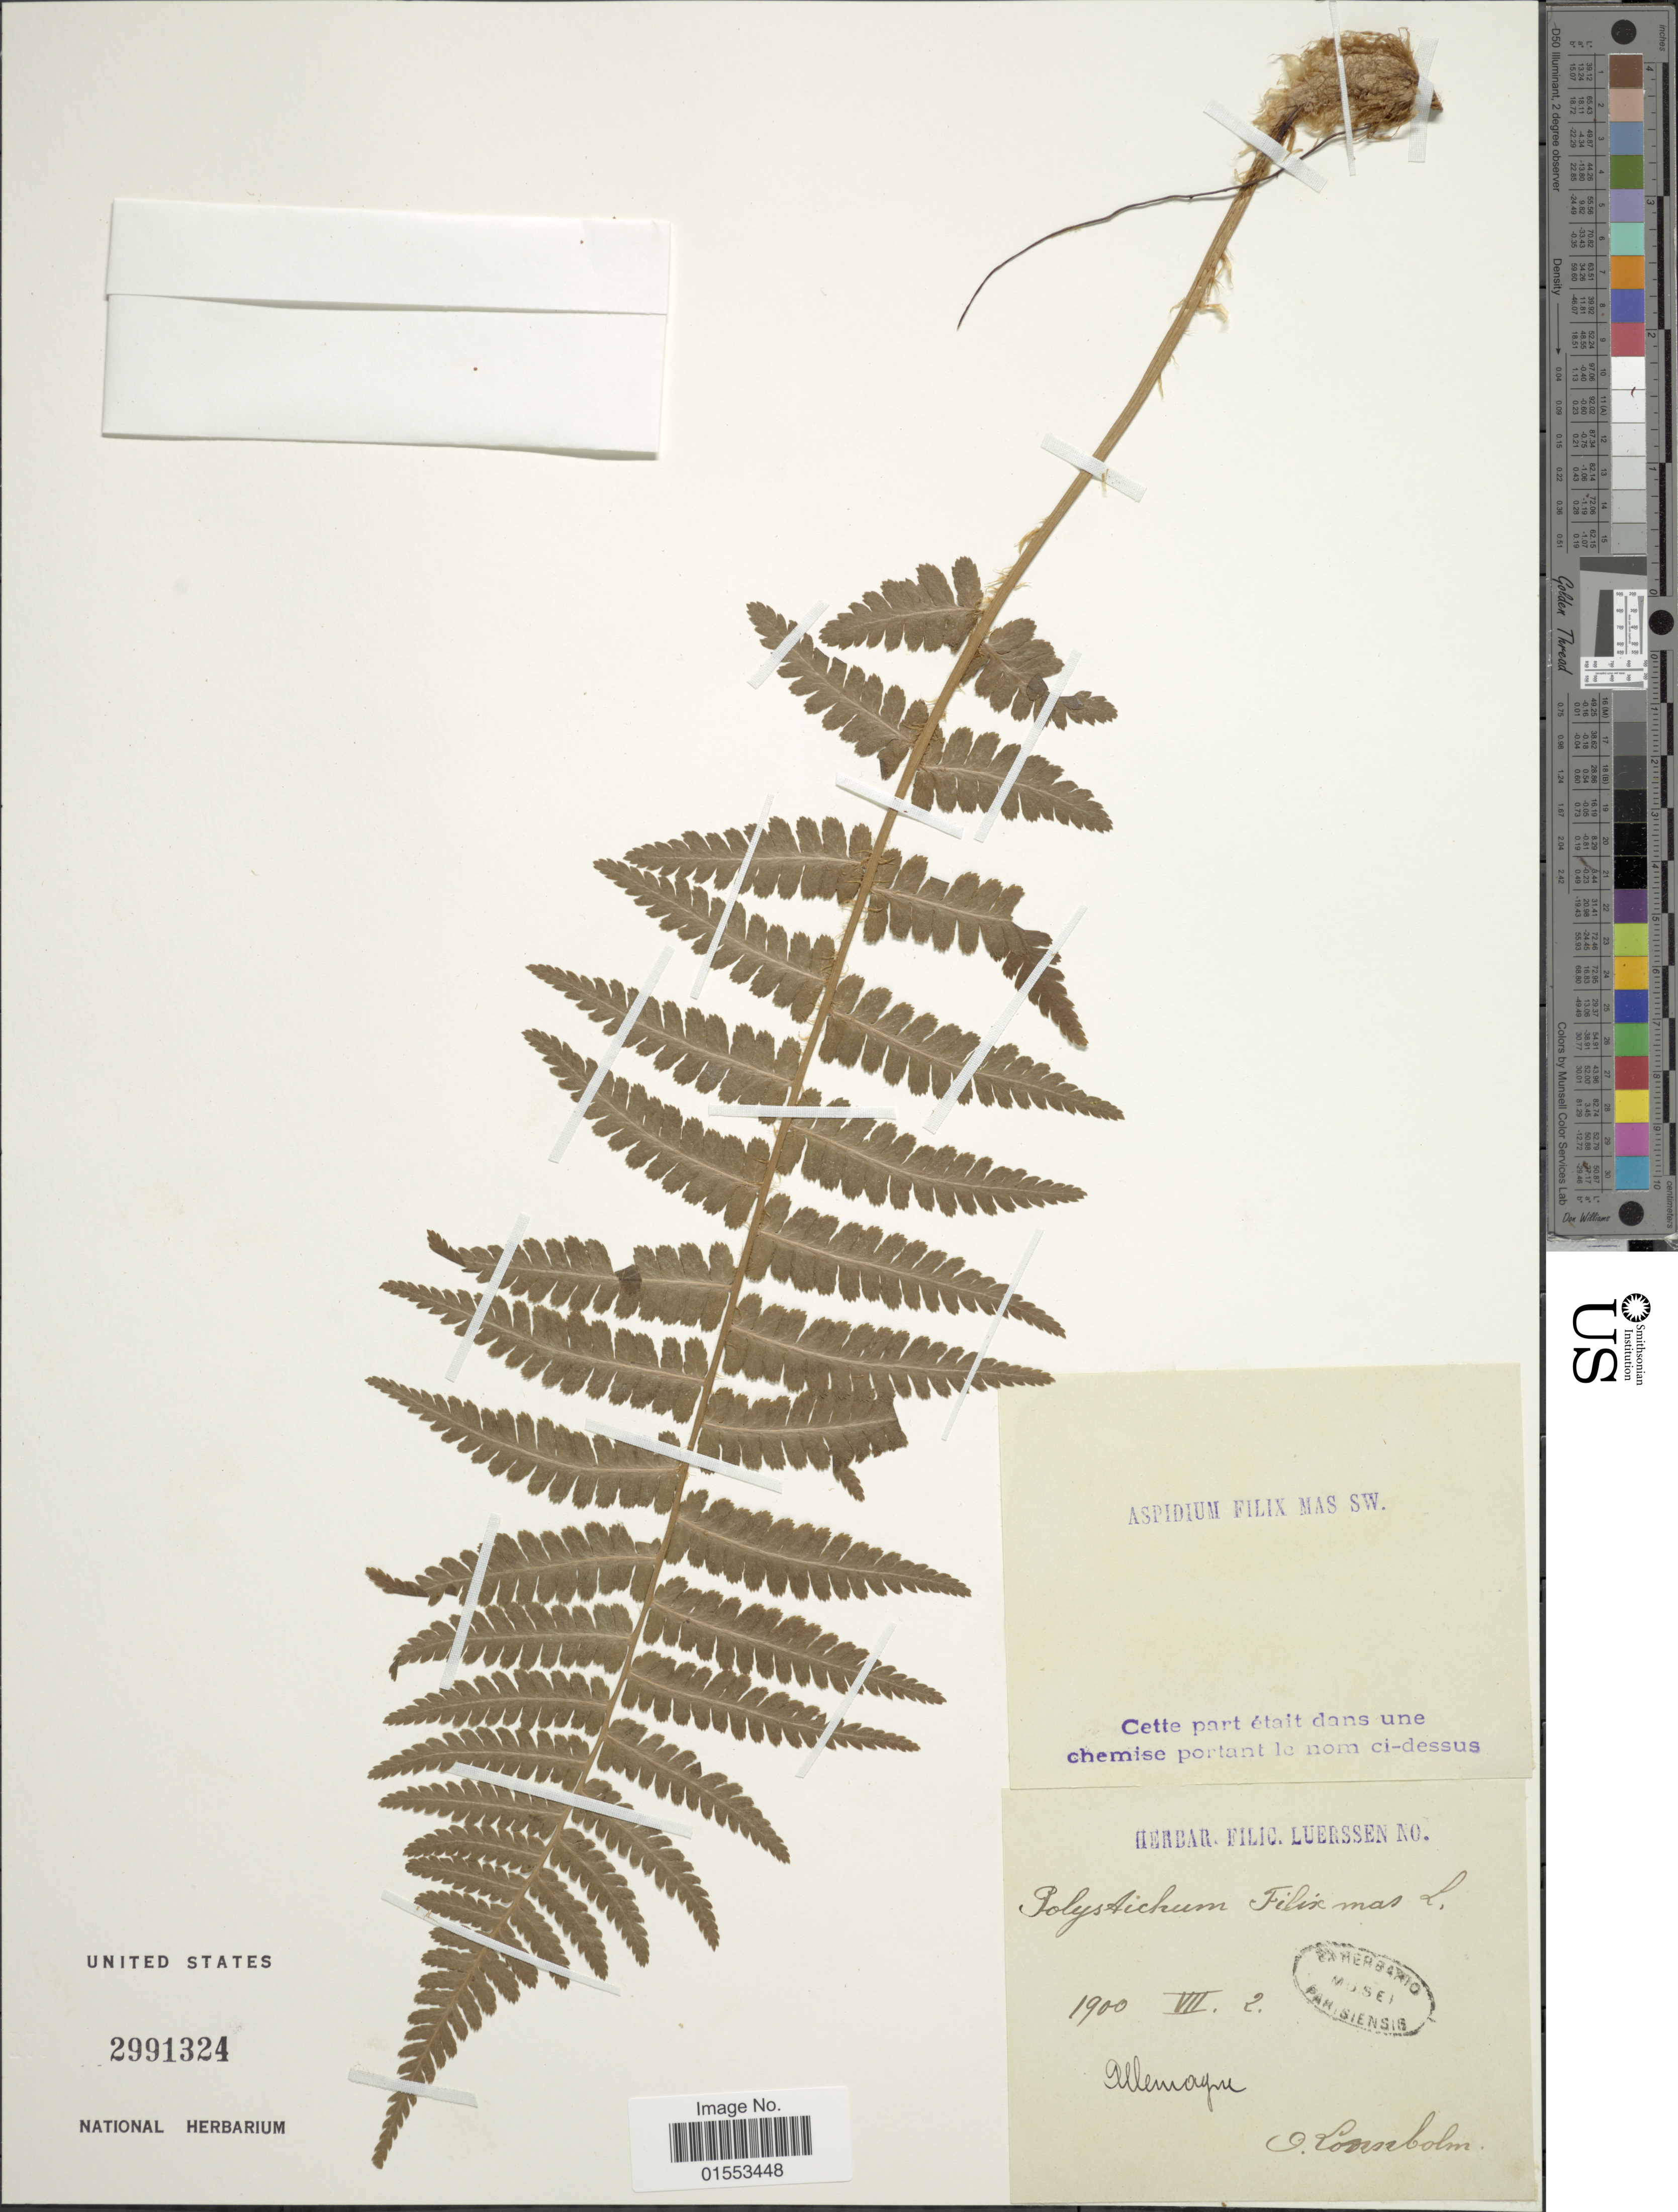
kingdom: Plantae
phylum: Tracheophyta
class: Polypodiopsida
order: Polypodiales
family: Dryopteridaceae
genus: Dryopteris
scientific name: Dryopteris filix-mas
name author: (L.) Schott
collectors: Lonnholm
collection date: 1900-07-02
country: Germany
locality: Allemagne,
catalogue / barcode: US 2991324